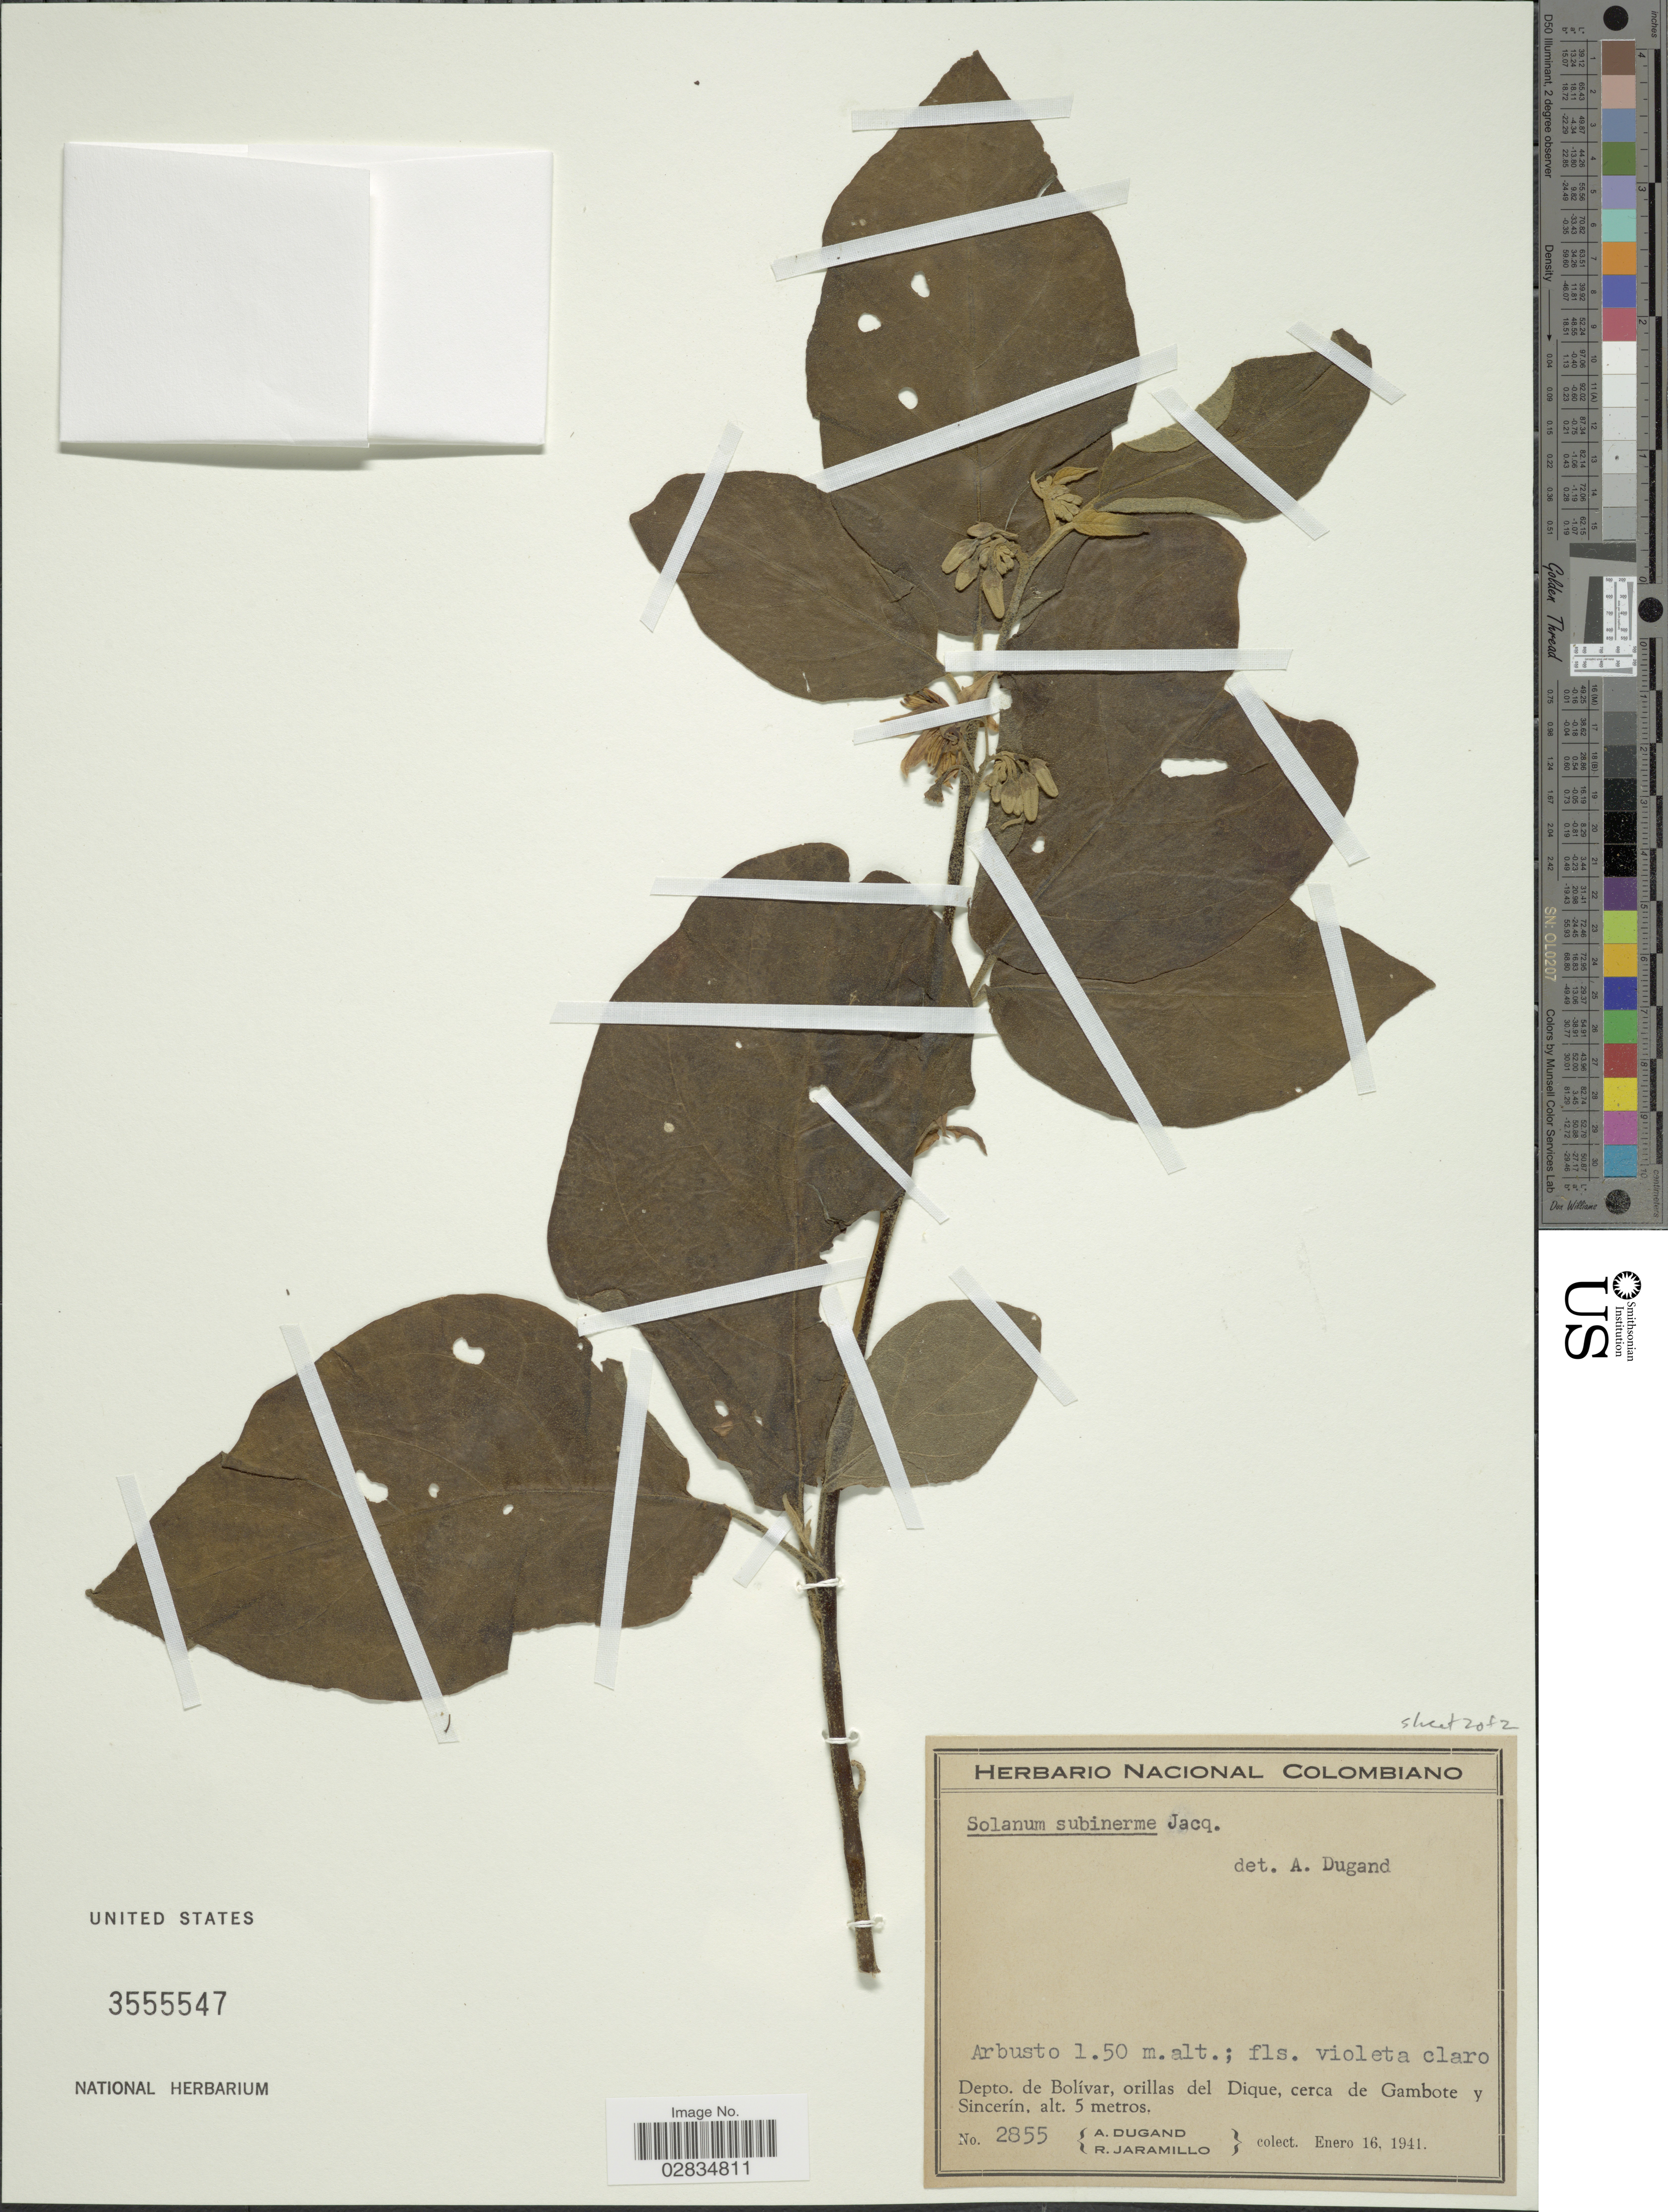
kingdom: Plantae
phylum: Tracheophyta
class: Magnoliopsida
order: Solanales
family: Solanaceae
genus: Solanum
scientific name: Solanum subinerme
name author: Jacq.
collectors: A. Dugand & R. Jaramillo M.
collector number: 2855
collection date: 1941-01-16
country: Colombia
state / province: Bolívar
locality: Depto. de Bolívar, orillas del Dique, cerca de Gambote y Sincerín.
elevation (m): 5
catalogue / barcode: US 3555547